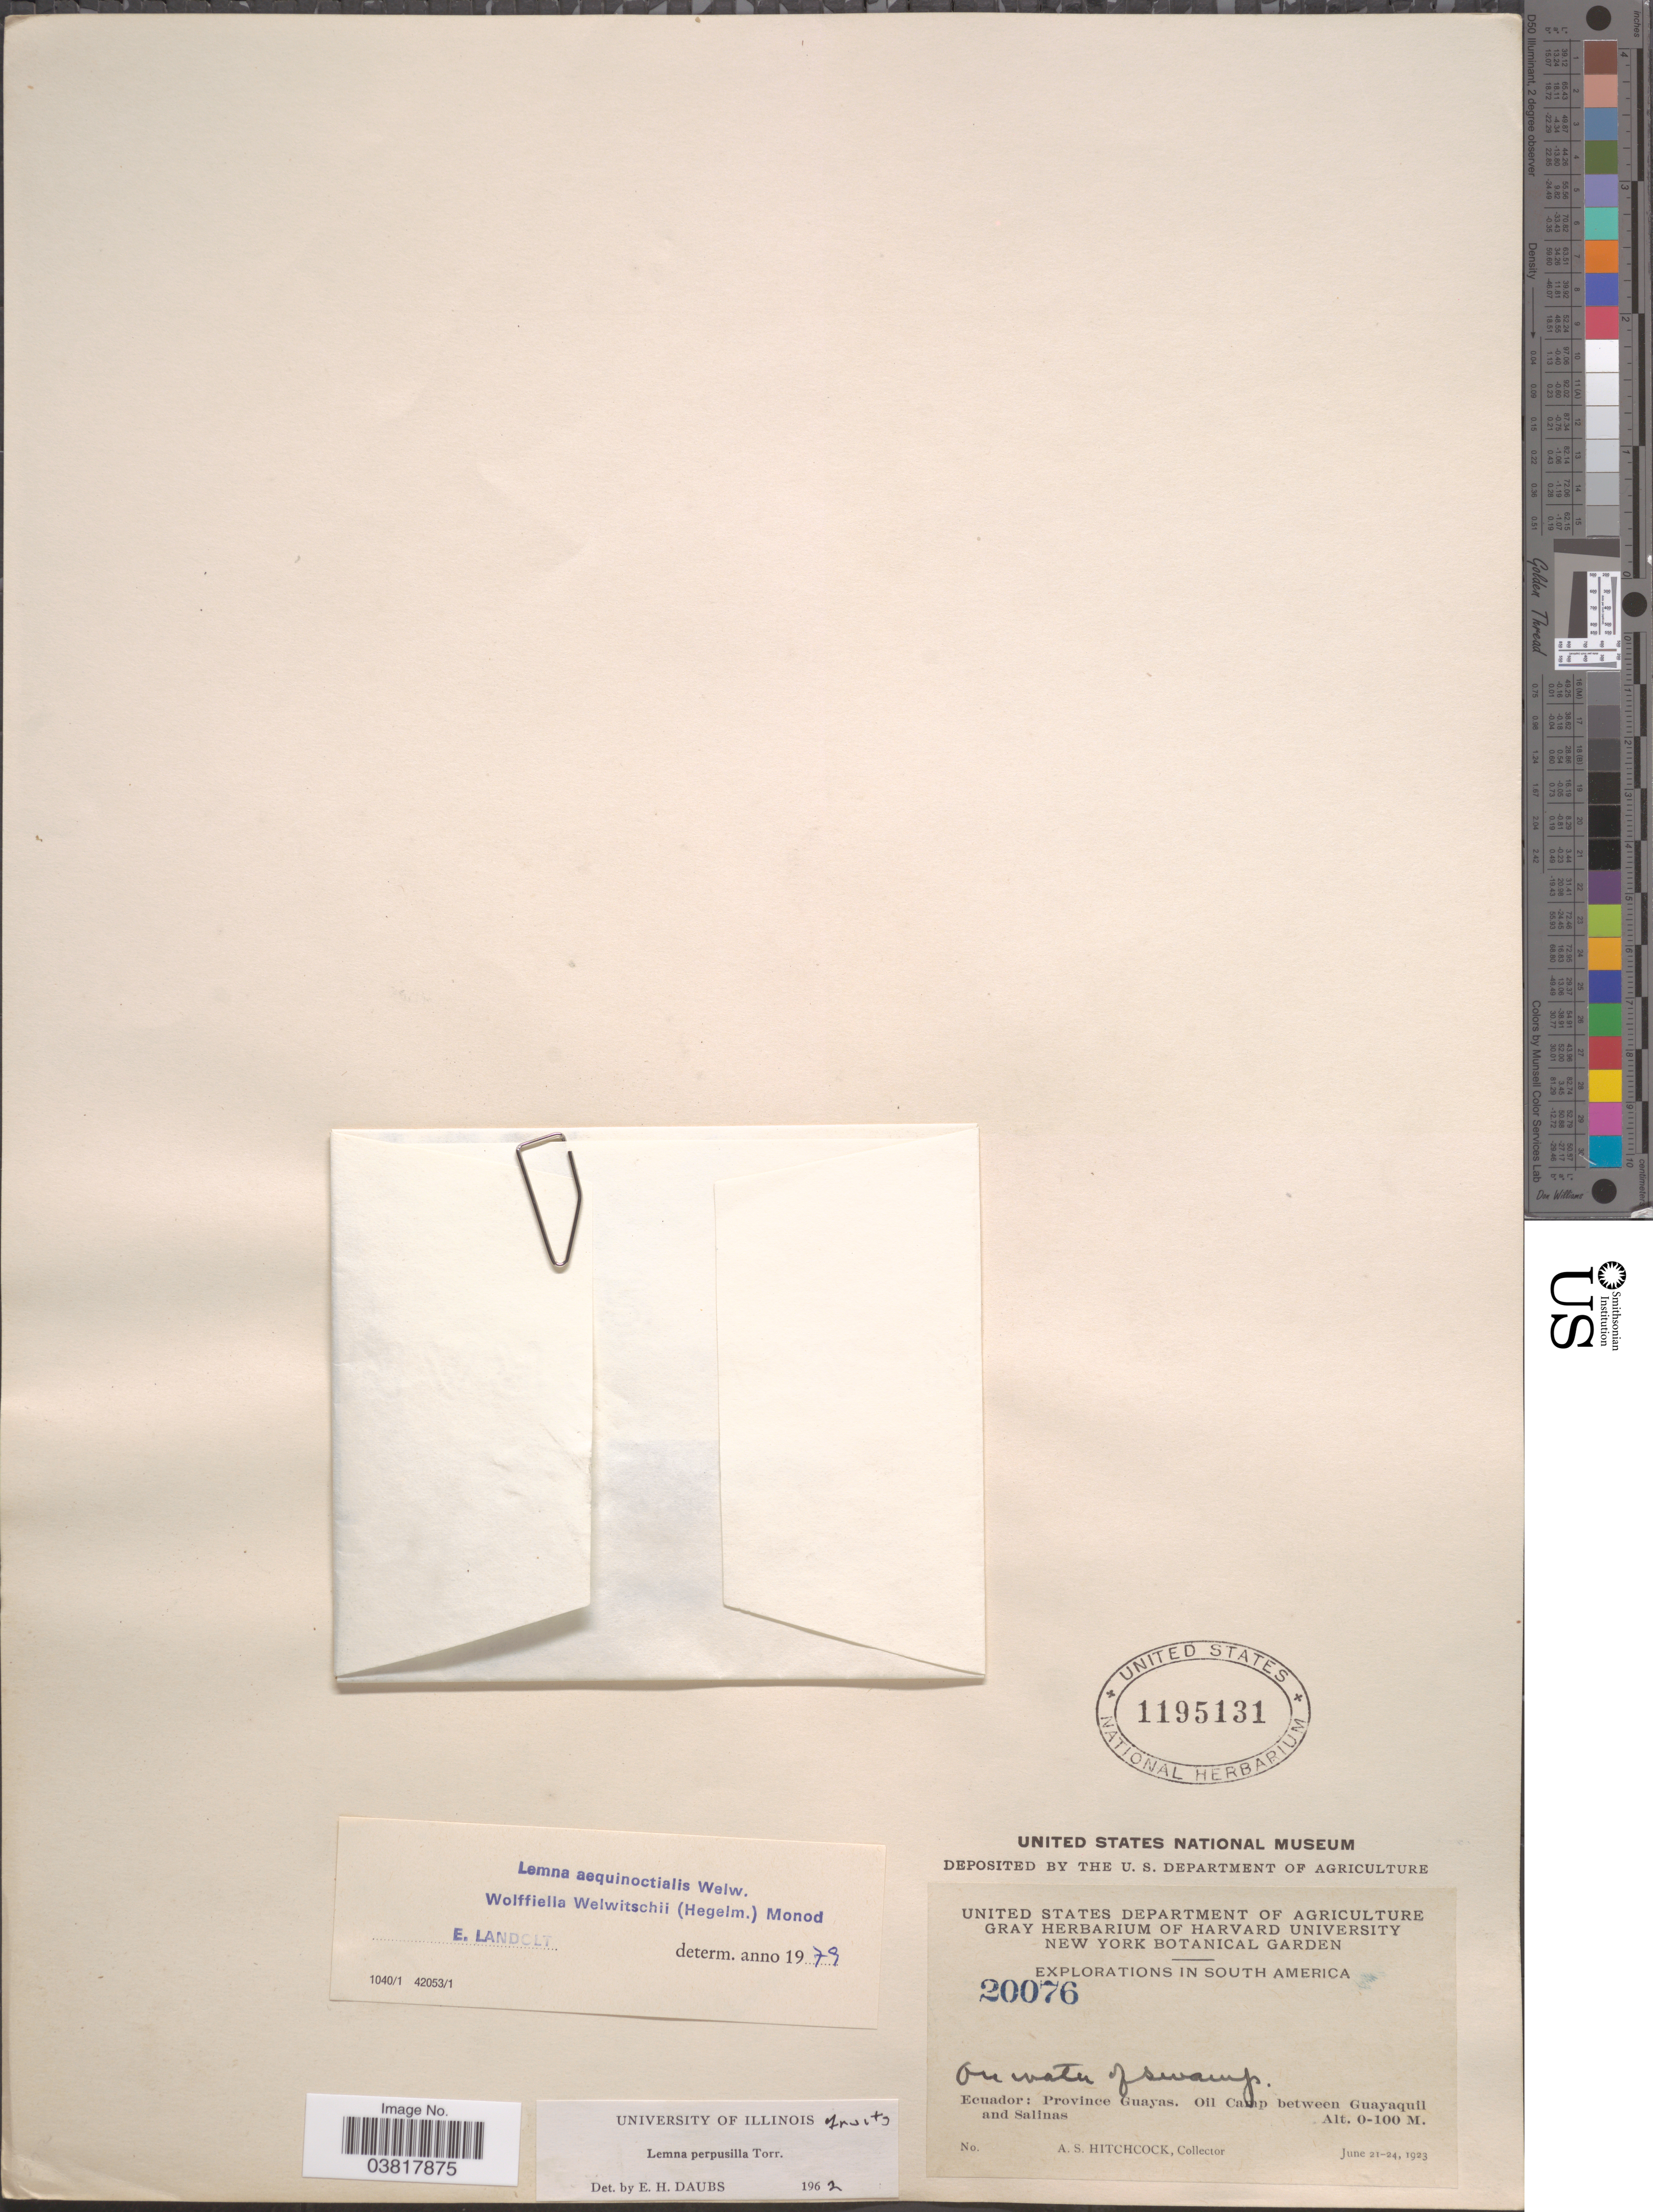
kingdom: Plantae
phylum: Tracheophyta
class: Liliopsida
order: Alismatales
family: Araceae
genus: Lemna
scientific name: Lemna aequinoctialis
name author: Welw.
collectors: A. S. Hitchcock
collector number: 20076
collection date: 1923-06-21/1923-06-24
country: Ecuador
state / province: Guayas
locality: Oil Camp between Guayaquil and Salinas.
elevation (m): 0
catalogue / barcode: US 1195131